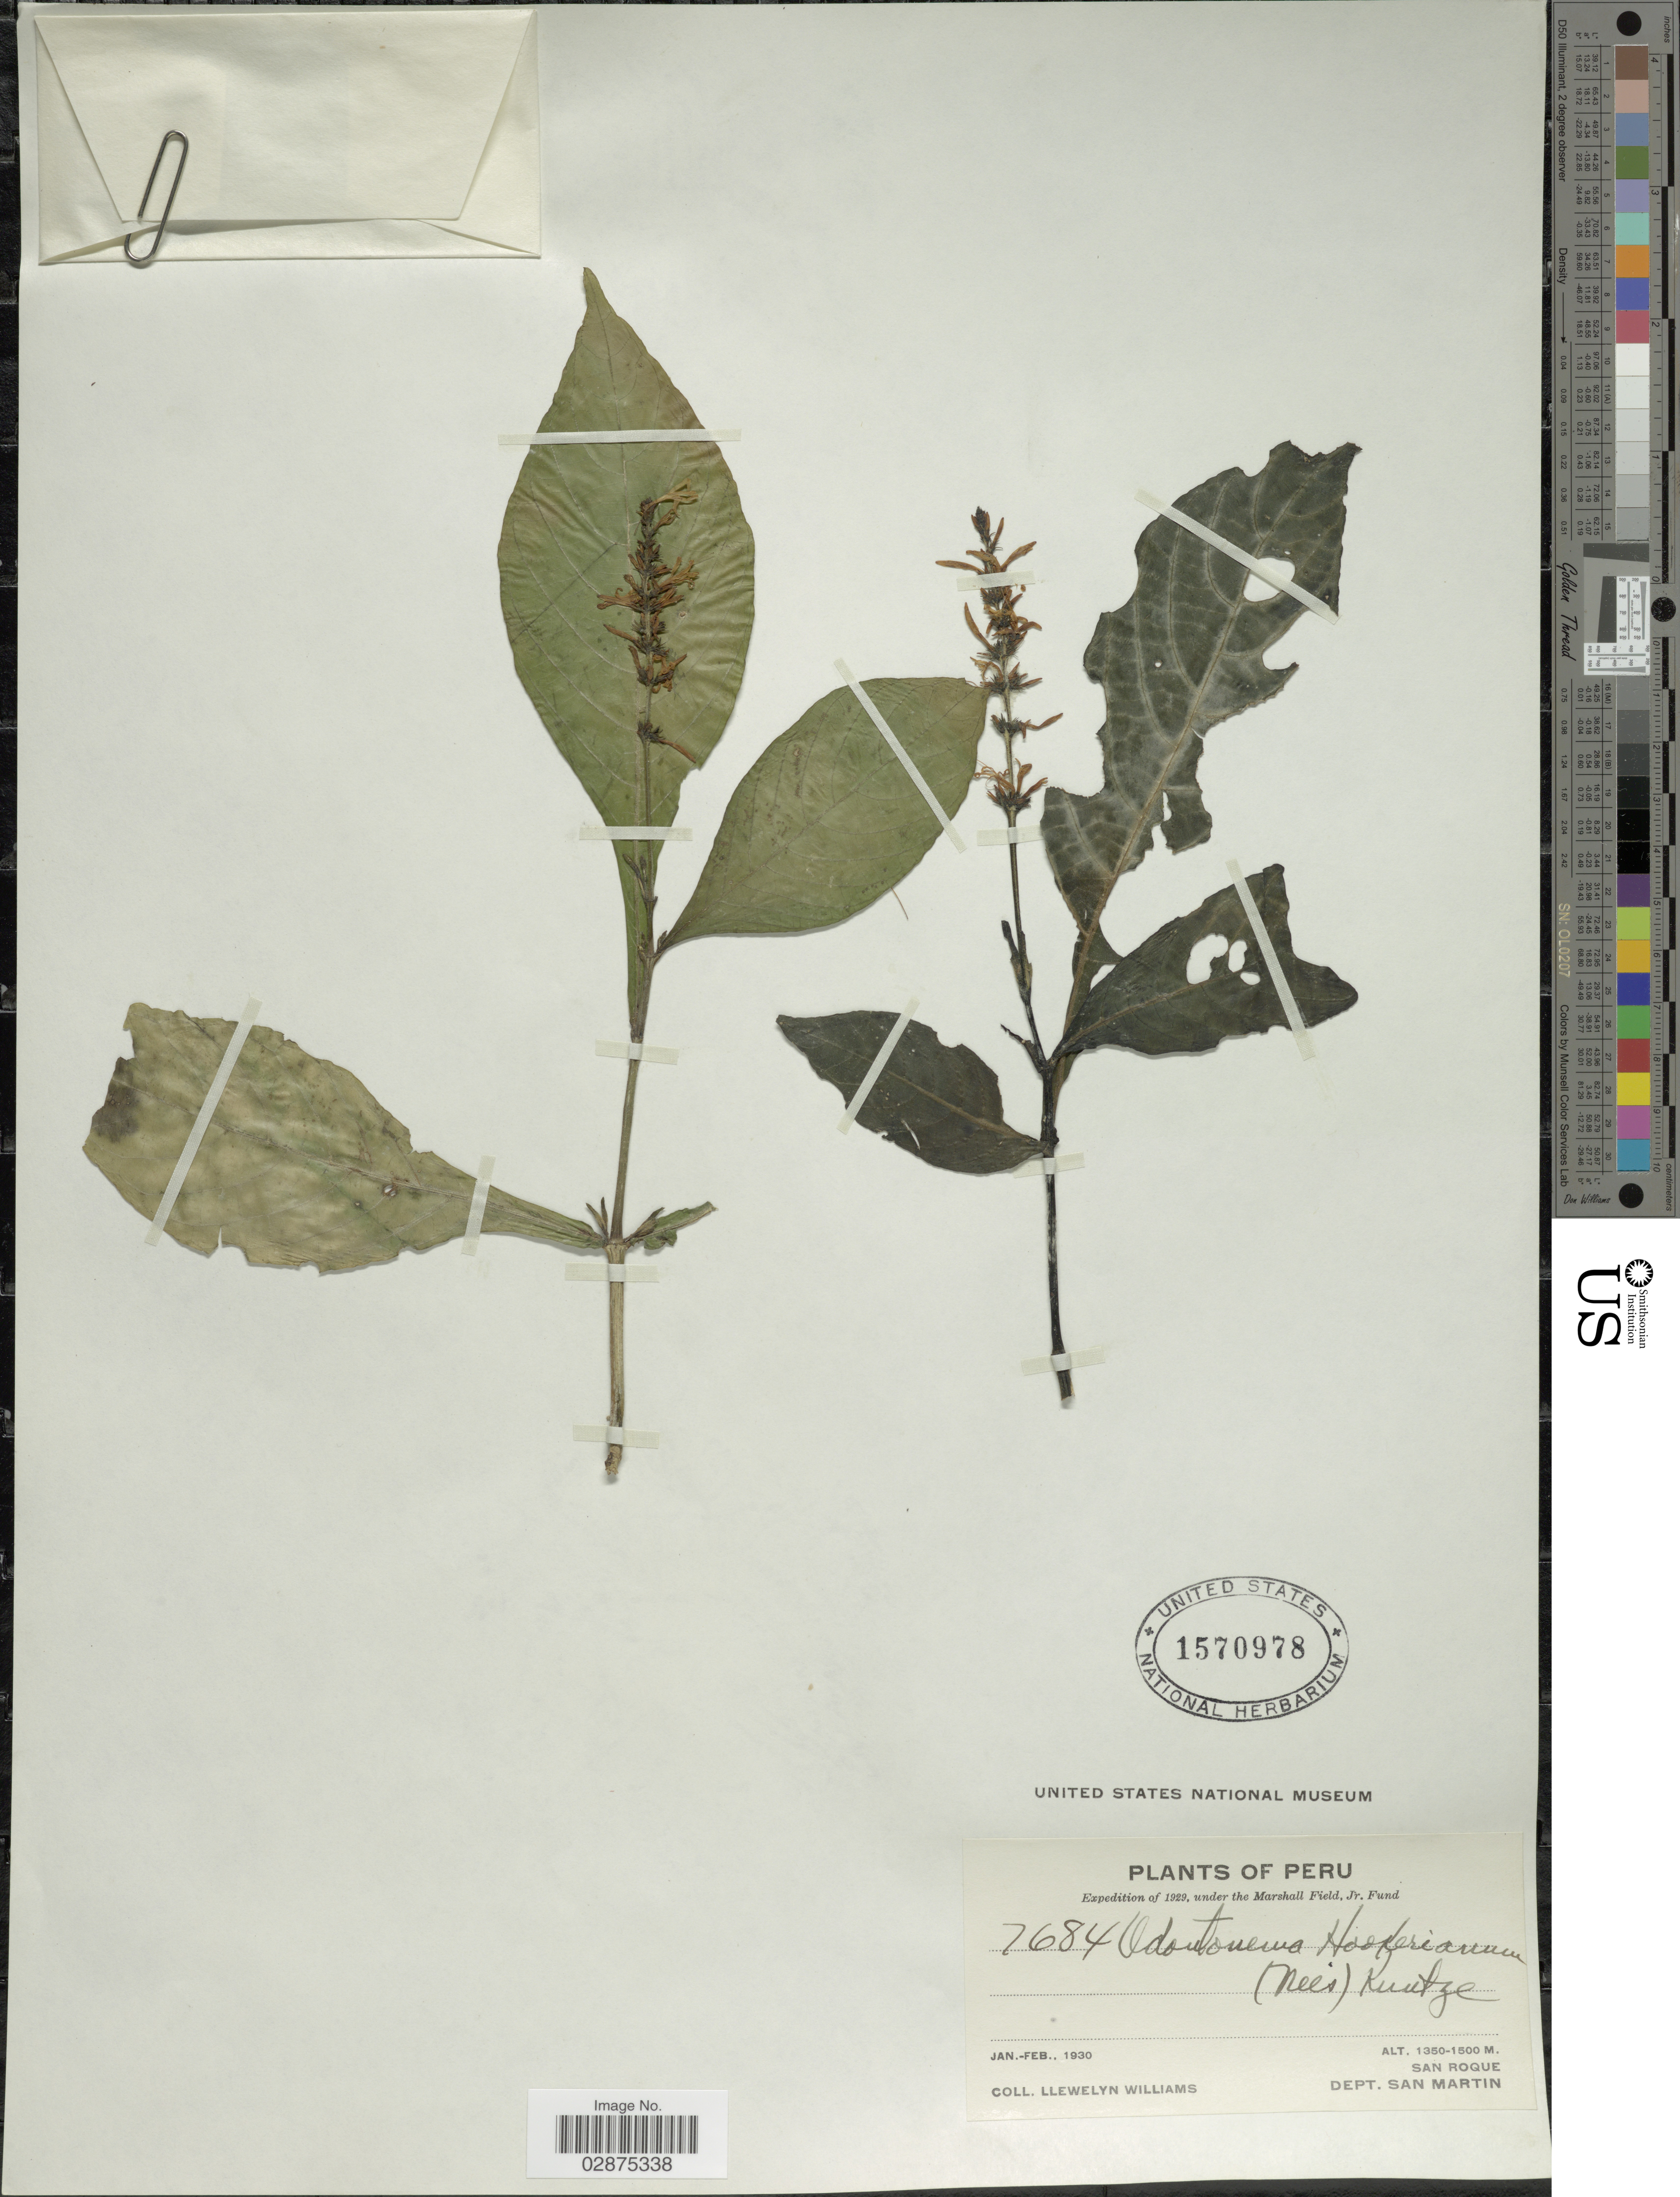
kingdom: Plantae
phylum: Tracheophyta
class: Magnoliopsida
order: Lamiales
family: Acanthaceae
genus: Stenostephanus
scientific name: Stenostephanus sprucei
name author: (Lindau) Wassh. & J.R.I. Wood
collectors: Ll. Williams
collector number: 7684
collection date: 1930-01/1930-02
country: Peru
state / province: San Martín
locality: San Roque.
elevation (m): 1350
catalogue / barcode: US 1570978